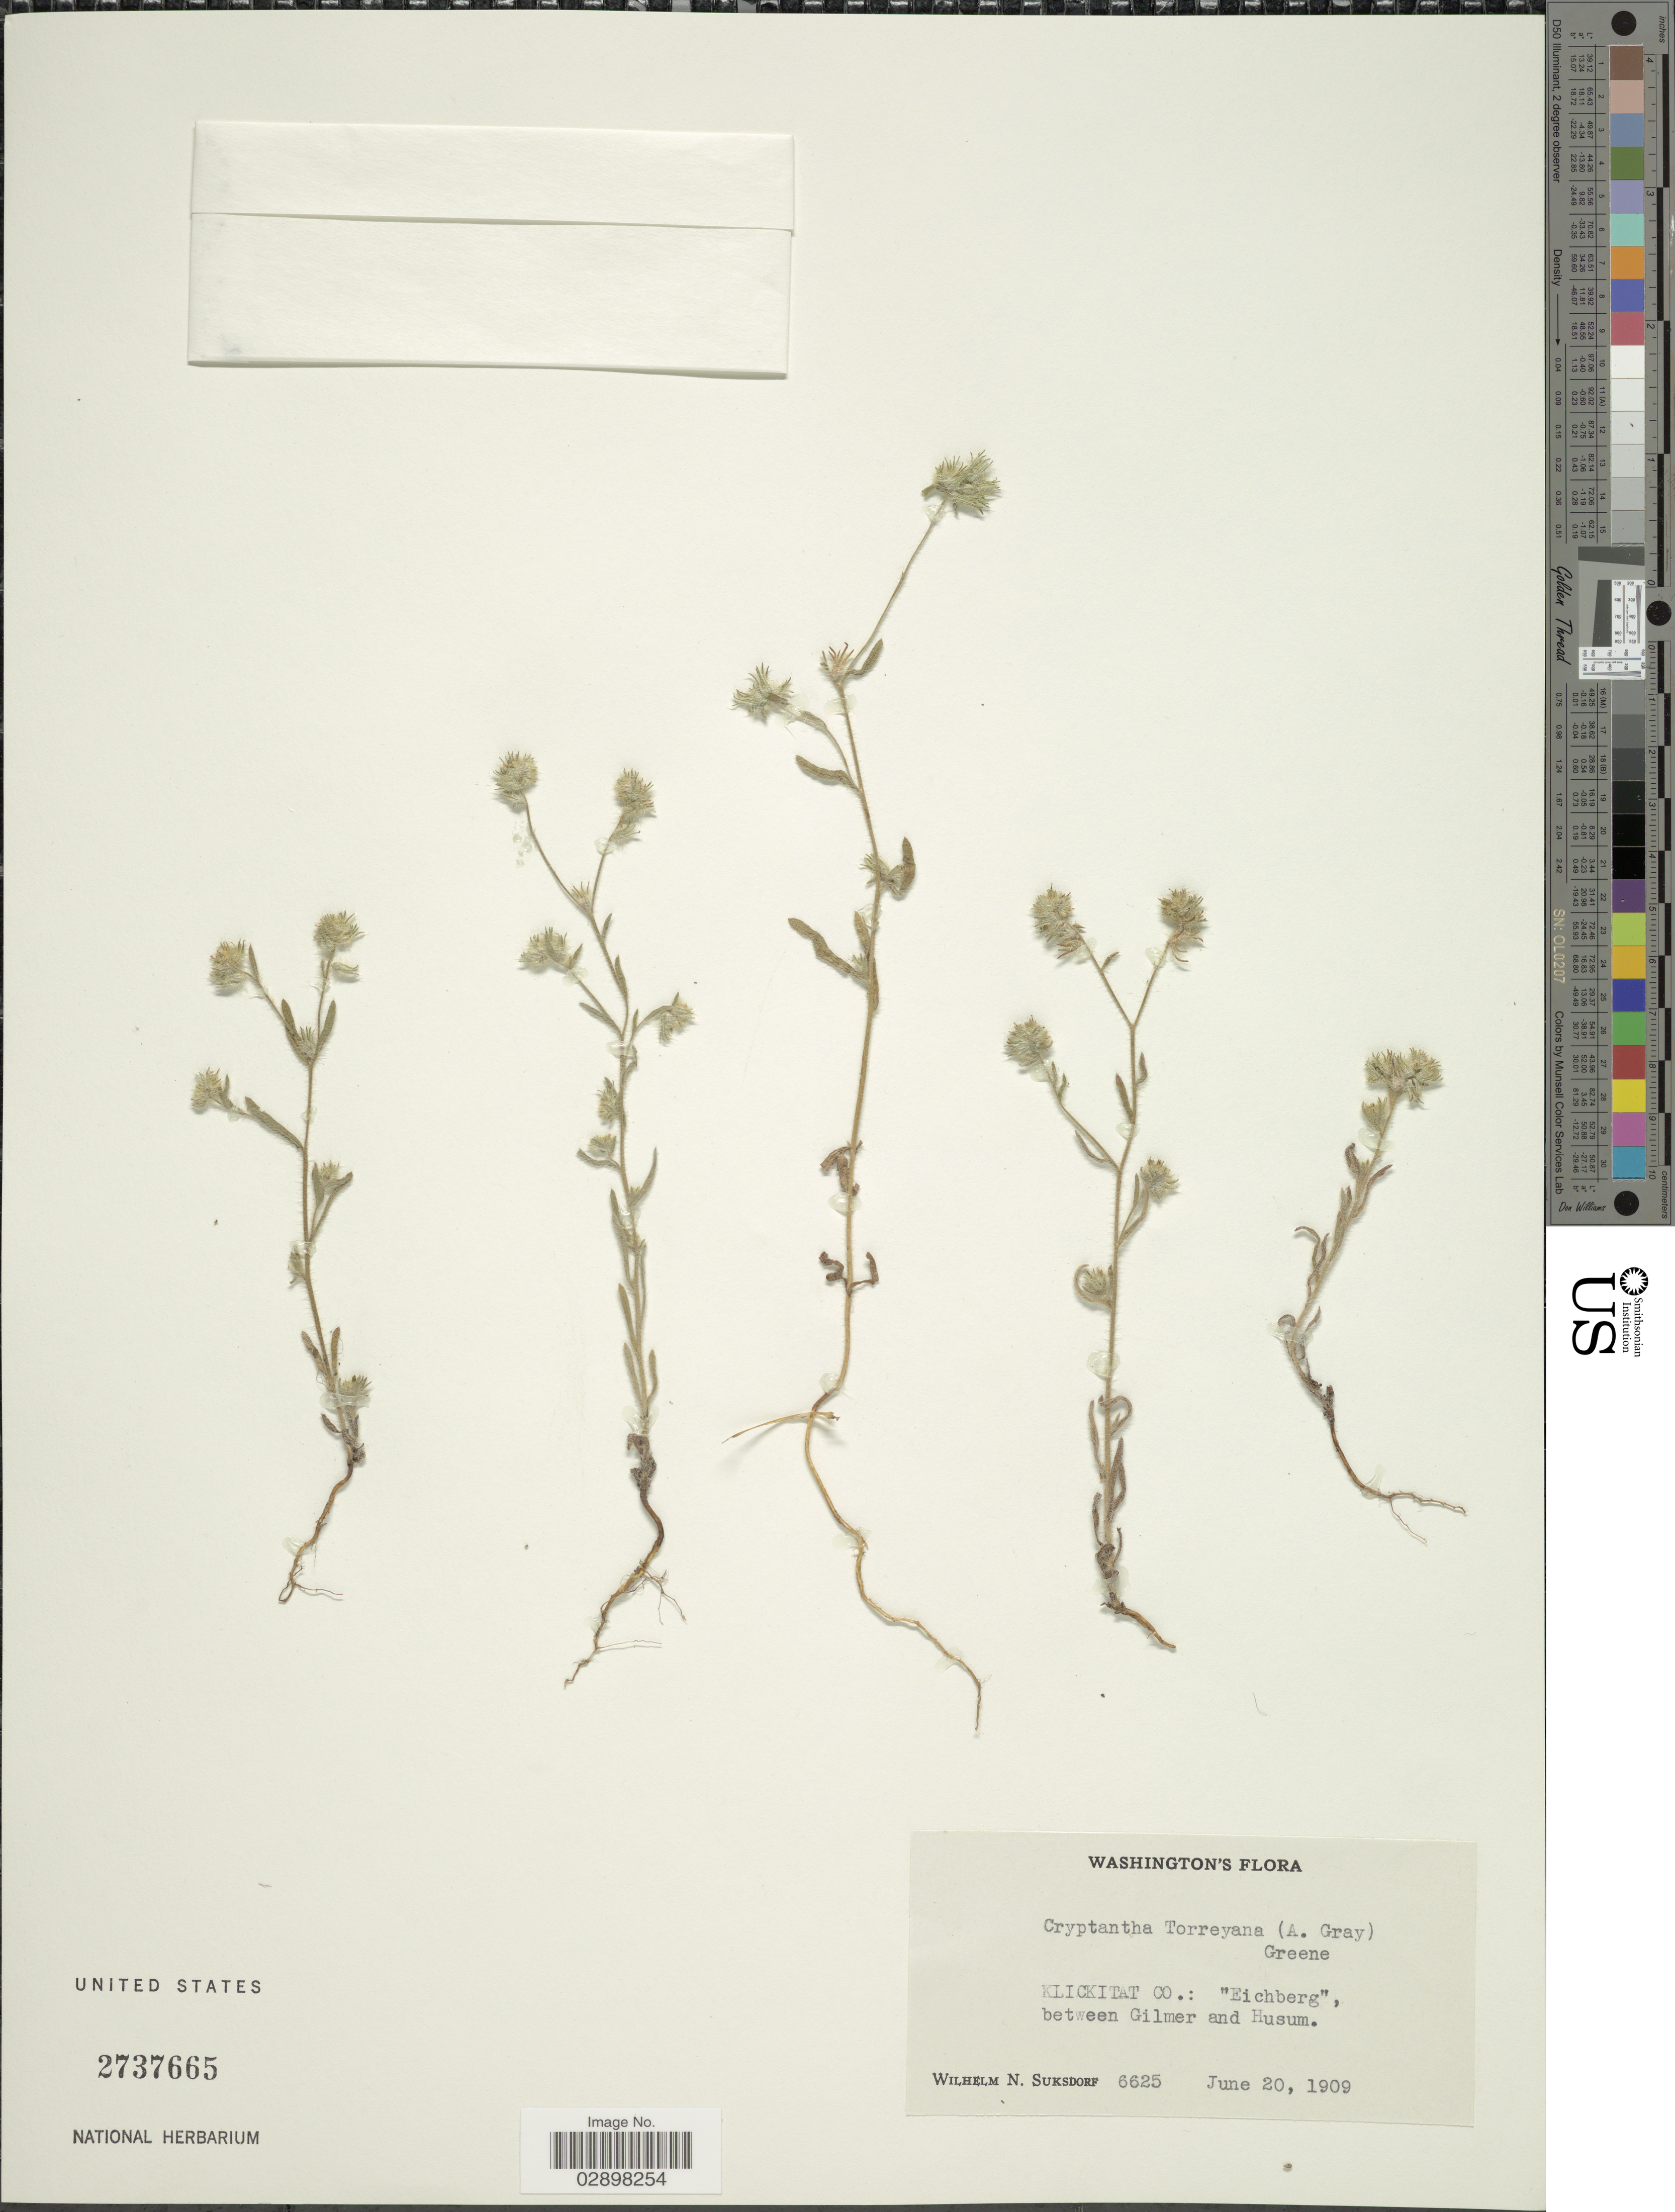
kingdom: Plantae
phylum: Tracheophyta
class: Magnoliopsida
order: Boraginales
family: Boraginaceae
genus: Cryptantha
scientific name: Cryptantha torreyana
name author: (A. Gray) S.W. Greene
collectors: W. N. Suksdorf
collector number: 6625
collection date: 1909-06-20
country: United States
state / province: Washington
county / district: Klickitat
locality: Klickitat Co.: "Eichberg", between Gilmer and Husum.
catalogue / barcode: US 2737665